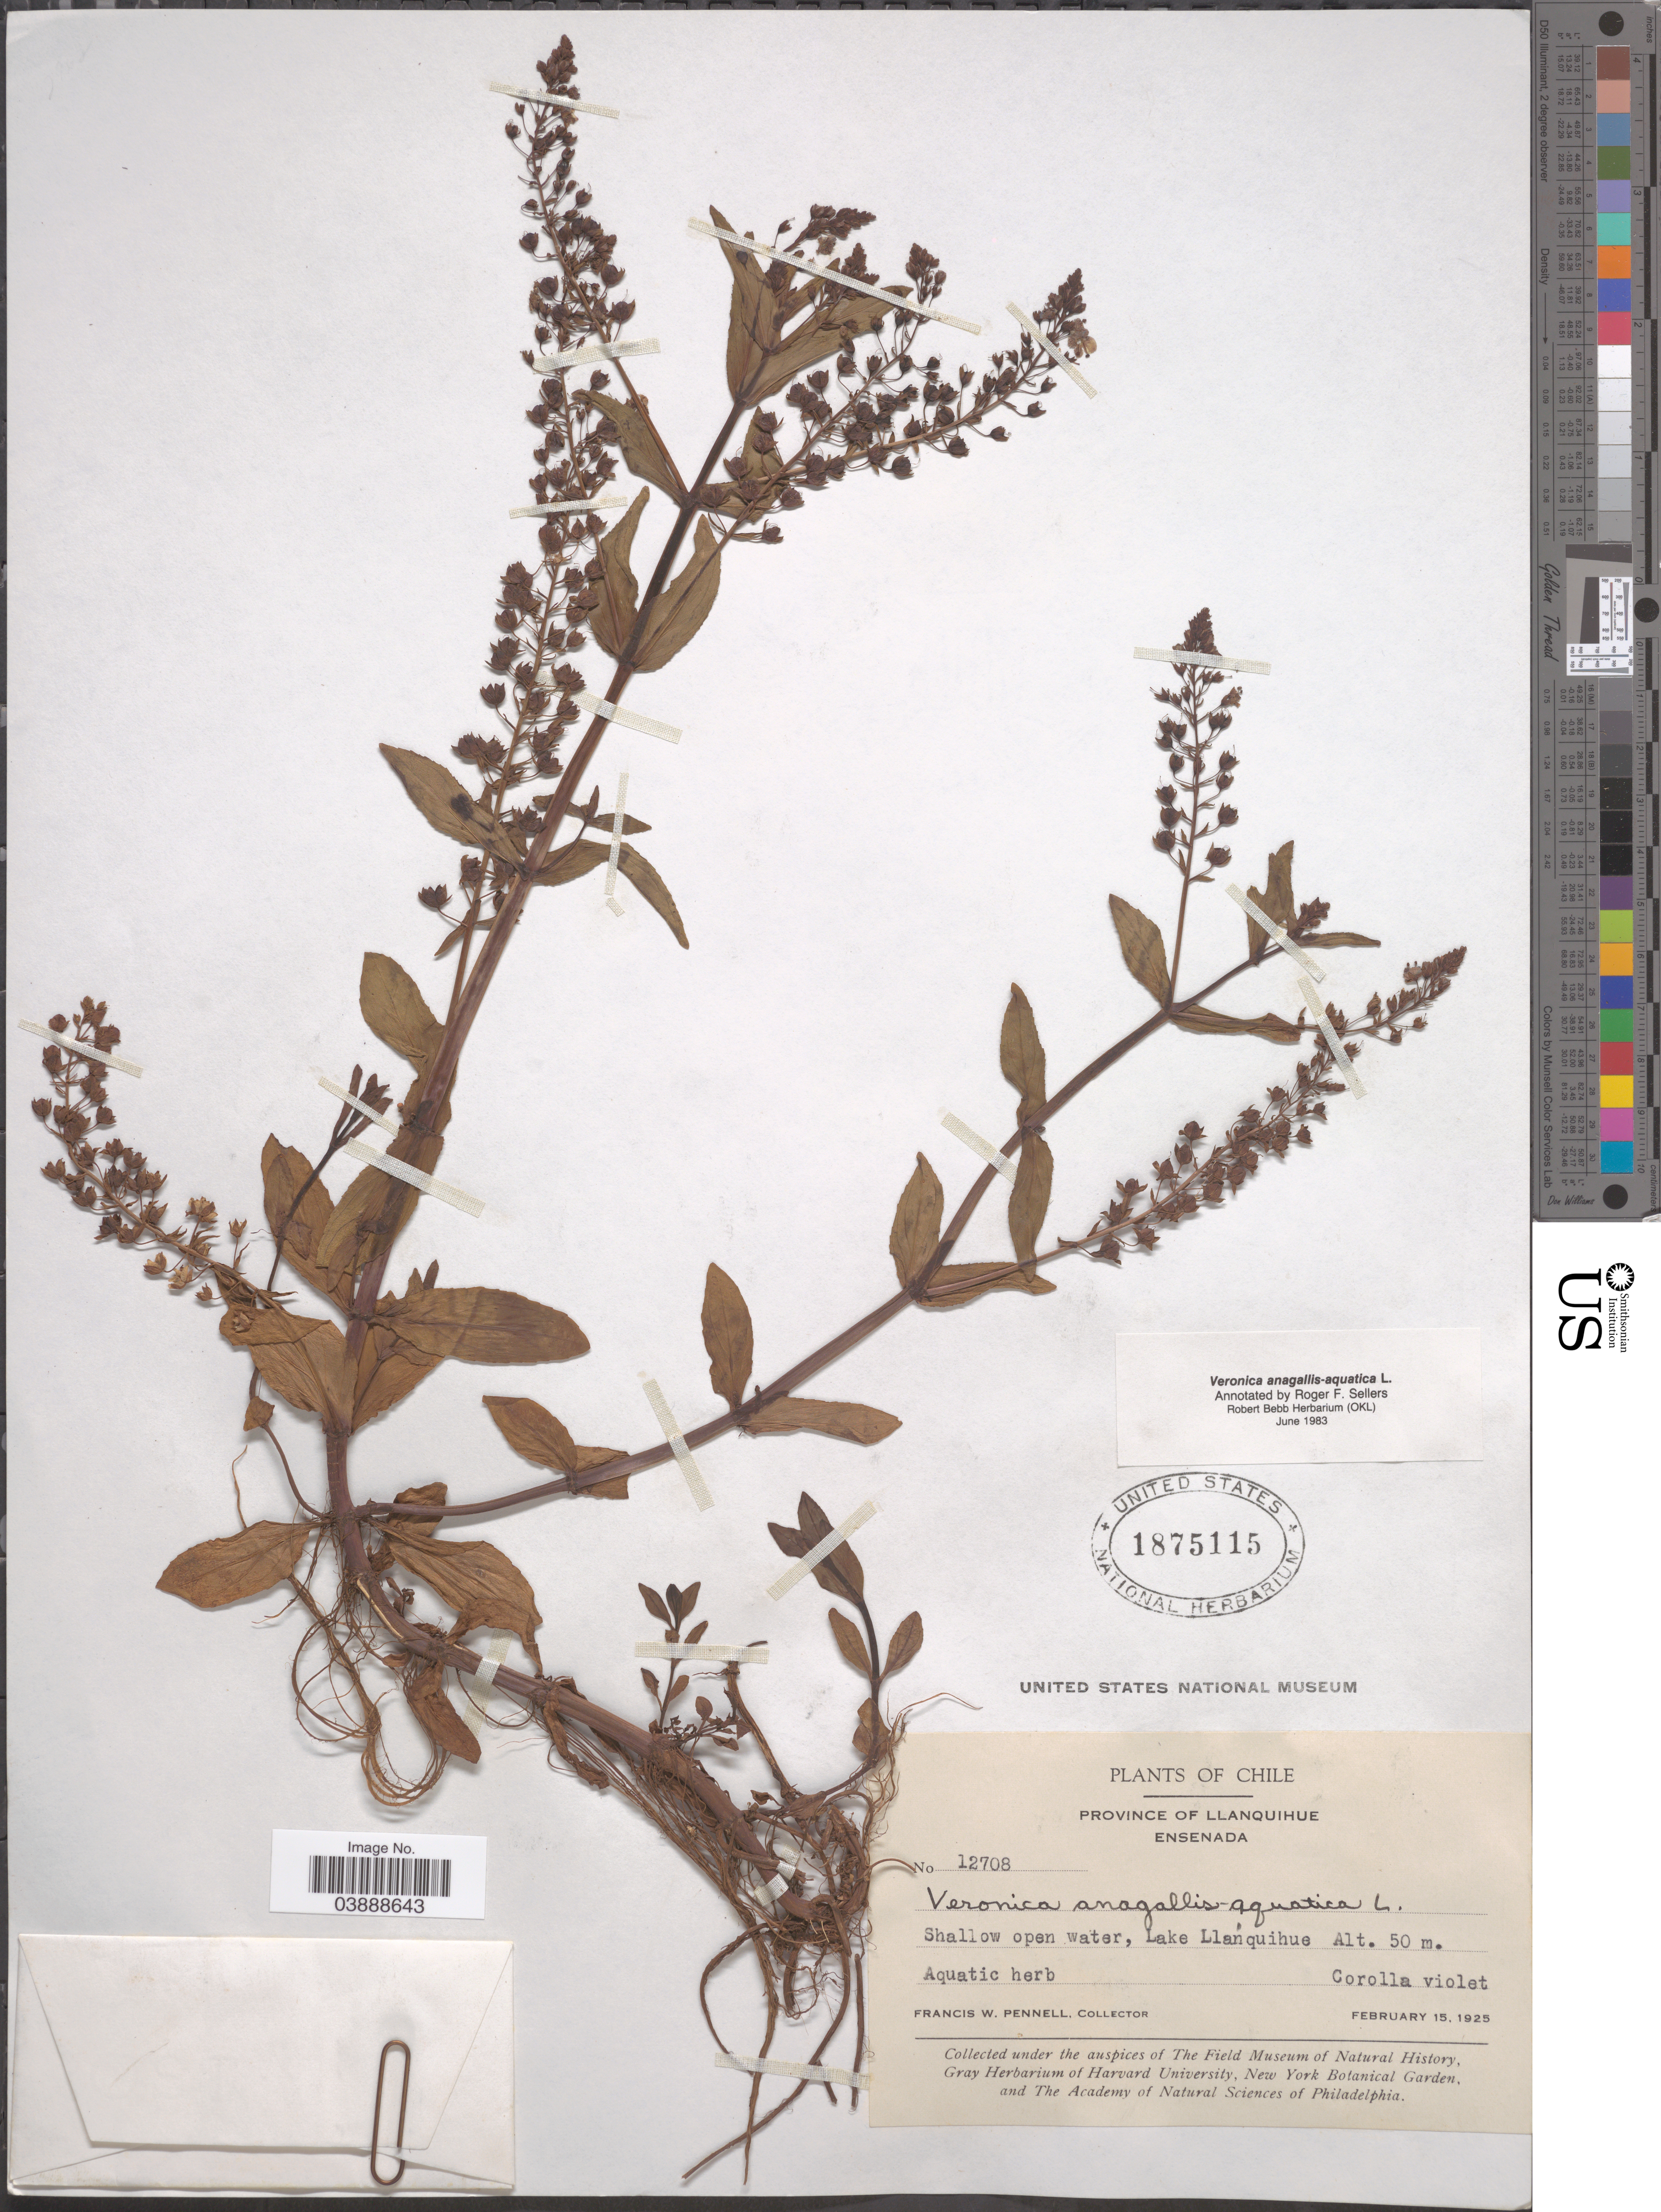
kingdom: Plantae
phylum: Tracheophyta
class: Magnoliopsida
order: Lamiales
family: Plantaginaceae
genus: Veronica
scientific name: Veronica anagallis-aquatica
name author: L.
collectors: F. W. Pennell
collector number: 12708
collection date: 1925-02-15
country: Chile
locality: Province of Llanquihue. Ensenada. Lake Llanquihue.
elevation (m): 50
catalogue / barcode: US 1875115